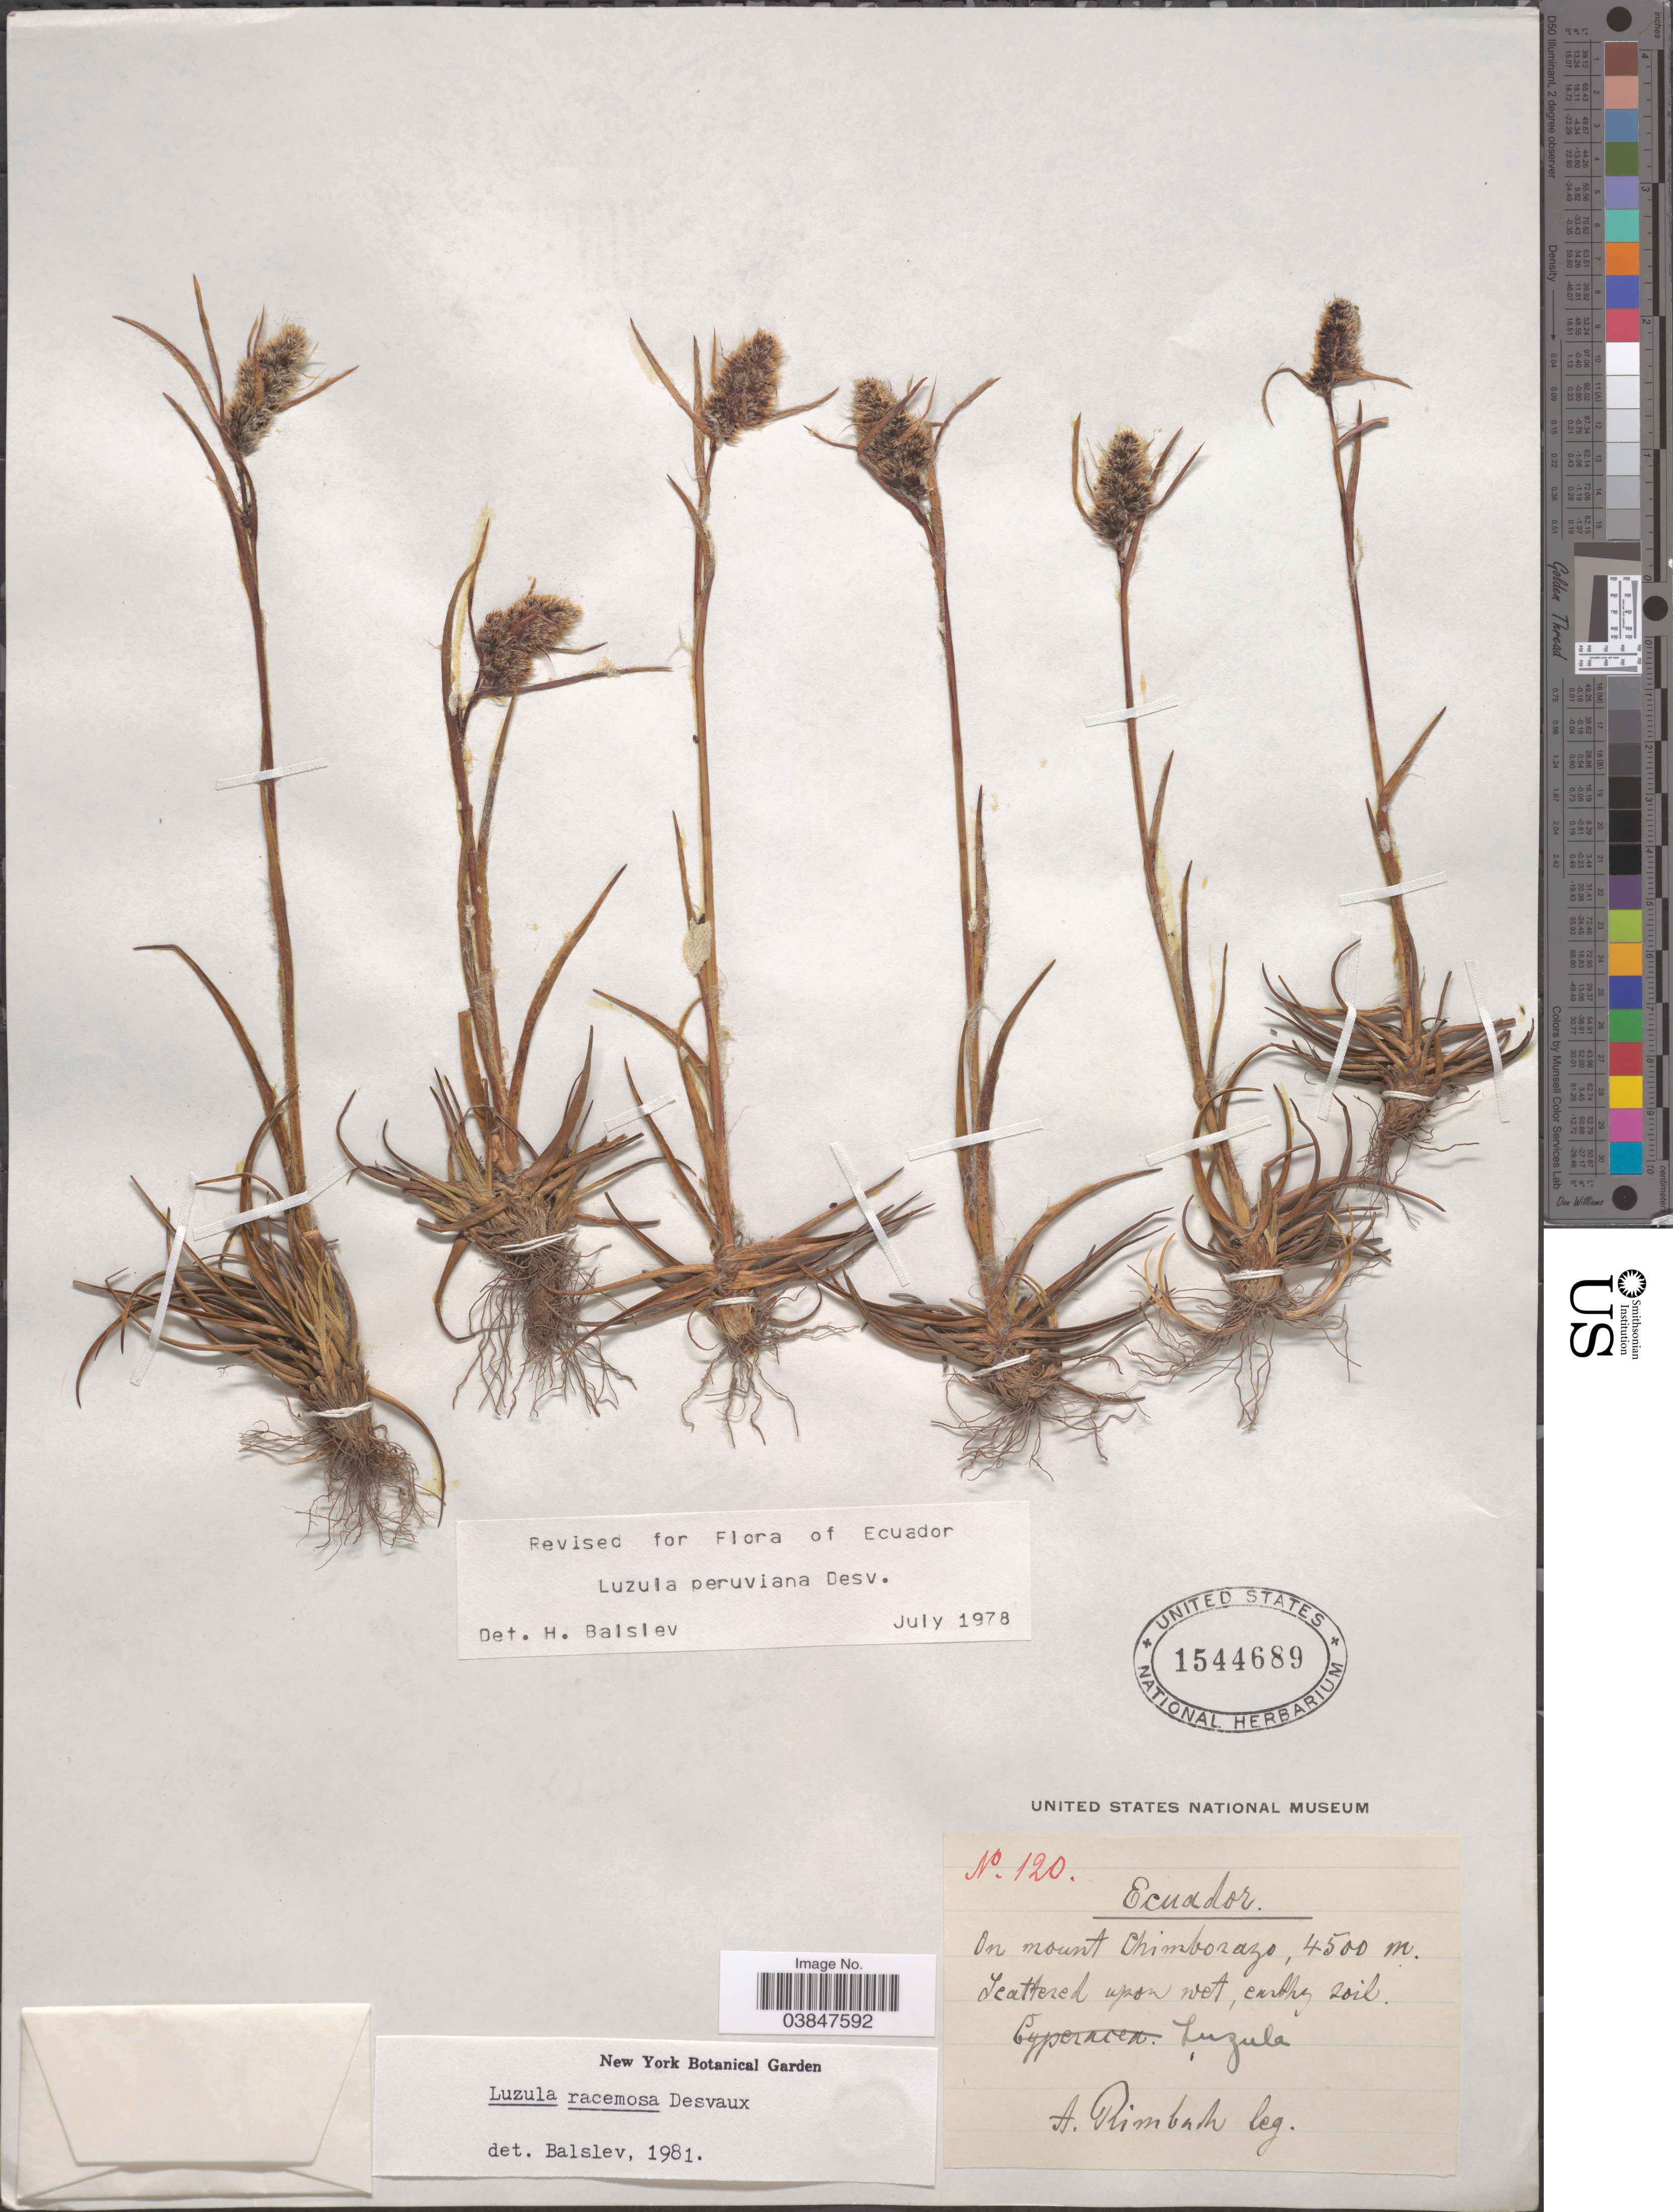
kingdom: Plantae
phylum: Tracheophyta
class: Liliopsida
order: Poales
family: Juncaceae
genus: Luzula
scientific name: Luzula racemosa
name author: Desv.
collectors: A. Rimbach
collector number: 120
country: Ecuador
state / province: Chimborazo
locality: On mount Chimborazo.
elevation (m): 4500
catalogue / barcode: US 1544689